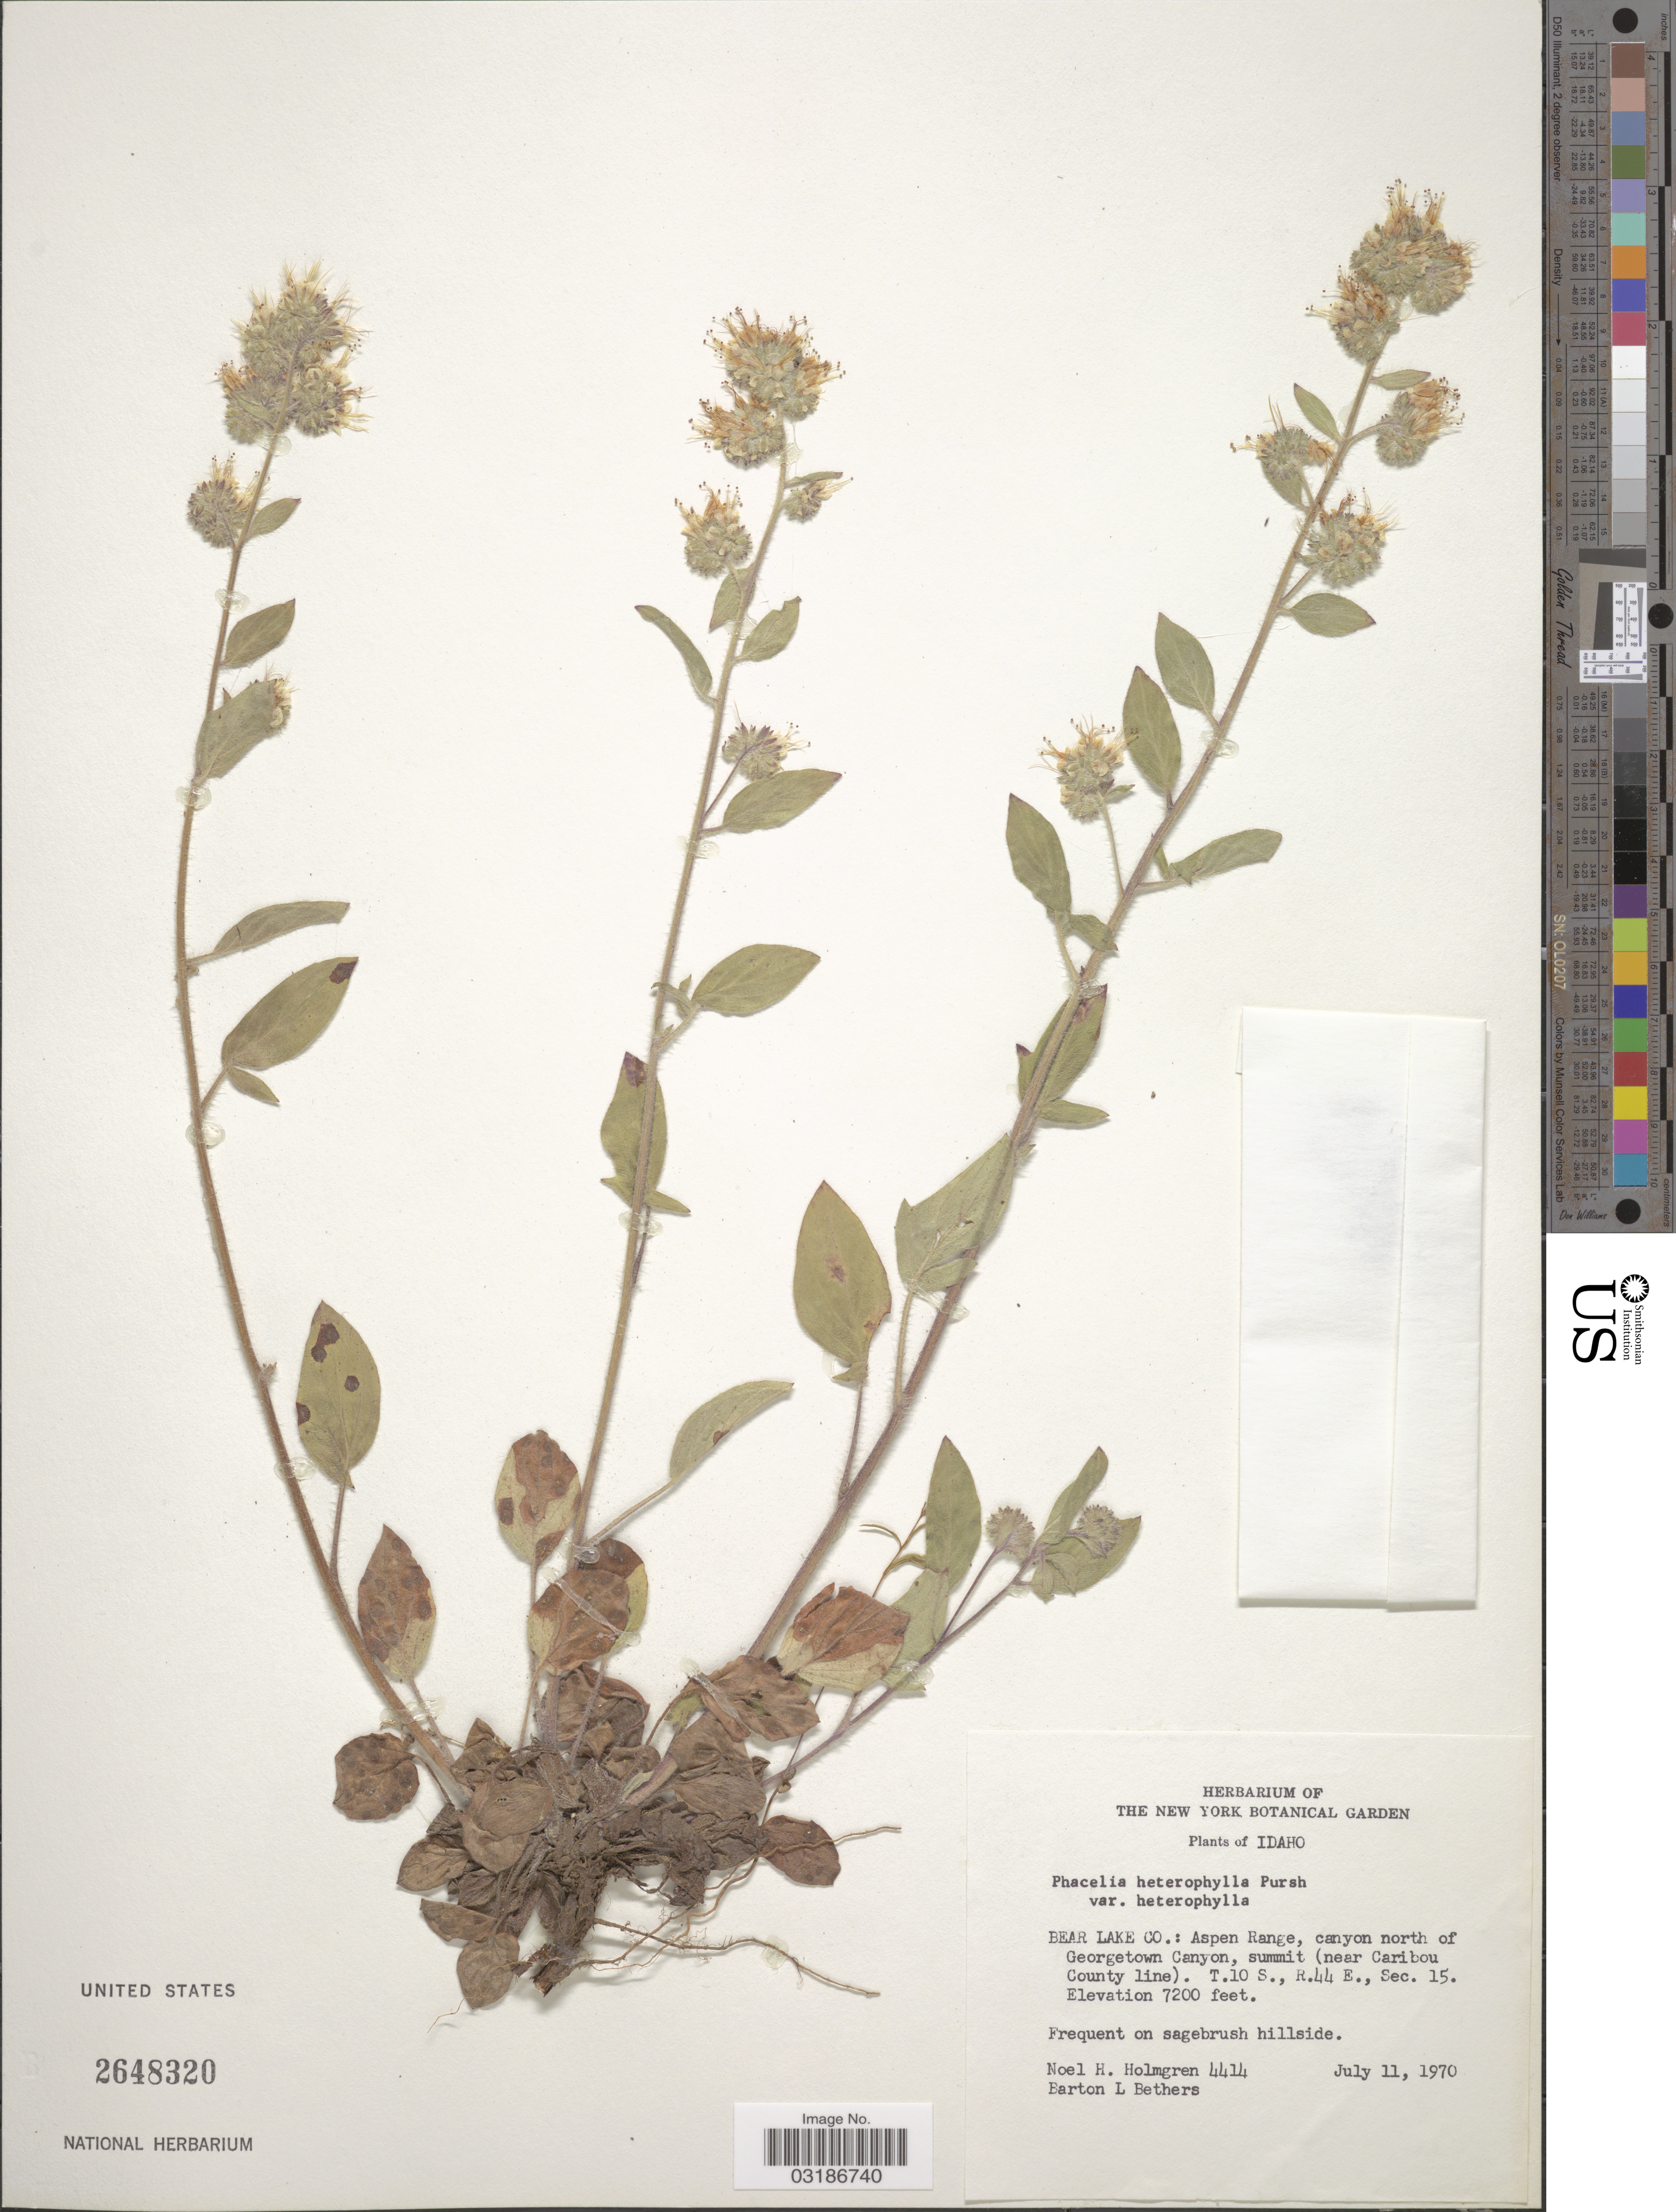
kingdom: Plantae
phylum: Tracheophyta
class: Magnoliopsida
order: Boraginales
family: Hydrophyllaceae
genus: Phacelia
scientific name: Phacelia heterophylla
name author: Pursh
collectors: N. H. Holmgren & B. Bethers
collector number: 4414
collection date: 1970-07-11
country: United States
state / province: Idaho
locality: Bear Lake Co.: Aspen Range, canyon north of Georgetown Canyon, summit (near Caribou County line). T. 10 S., R. 44 E., Sec. 15.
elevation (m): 2195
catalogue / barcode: US 2648320